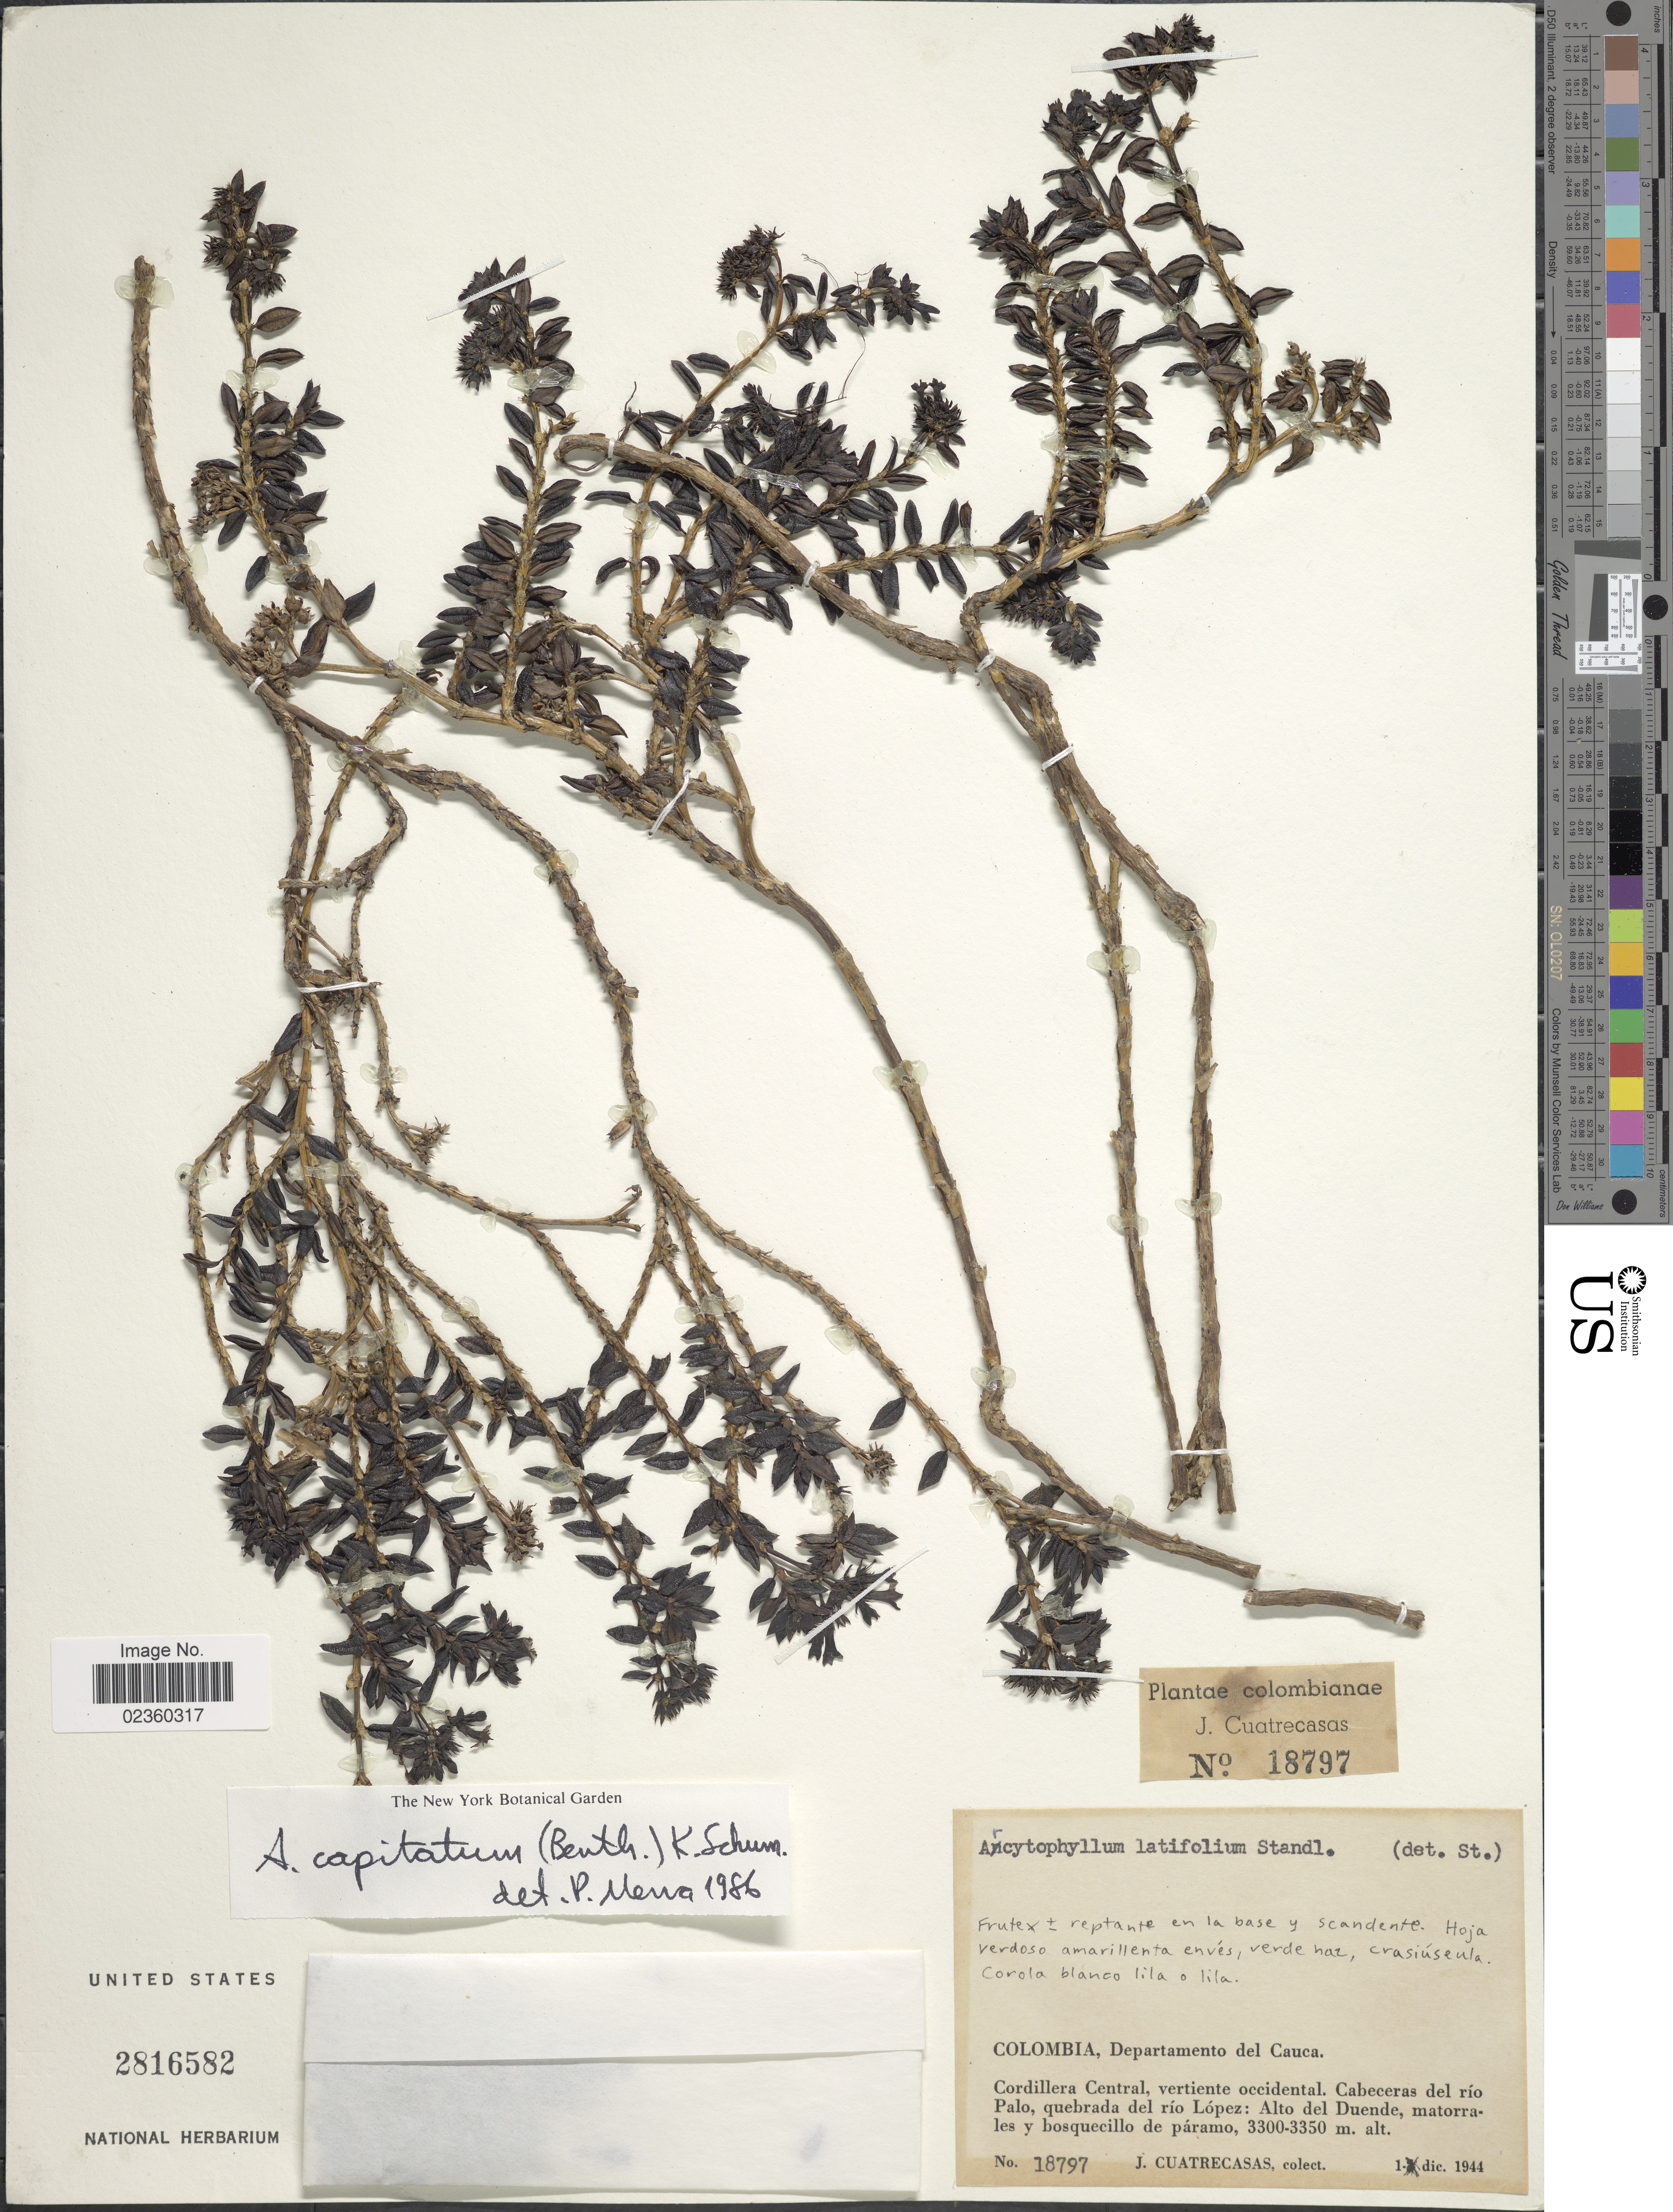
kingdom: Plantae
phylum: Tracheophyta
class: Magnoliopsida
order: Gentianales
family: Rubiaceae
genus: Arcytophyllum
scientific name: Arcytophyllum capitatum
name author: (Benth.) K. Schum.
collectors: J. Cuatrecasas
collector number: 18797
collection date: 1944-12-01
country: Colombia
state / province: Cauca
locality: Departamento del Cauca, Cordillera Central, vertiente occidental. Cabeceras del río Palo, quebrada del río López: Alto del Duende, amtorrales y bosquecillo de páramo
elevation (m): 3300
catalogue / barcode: US 2816582